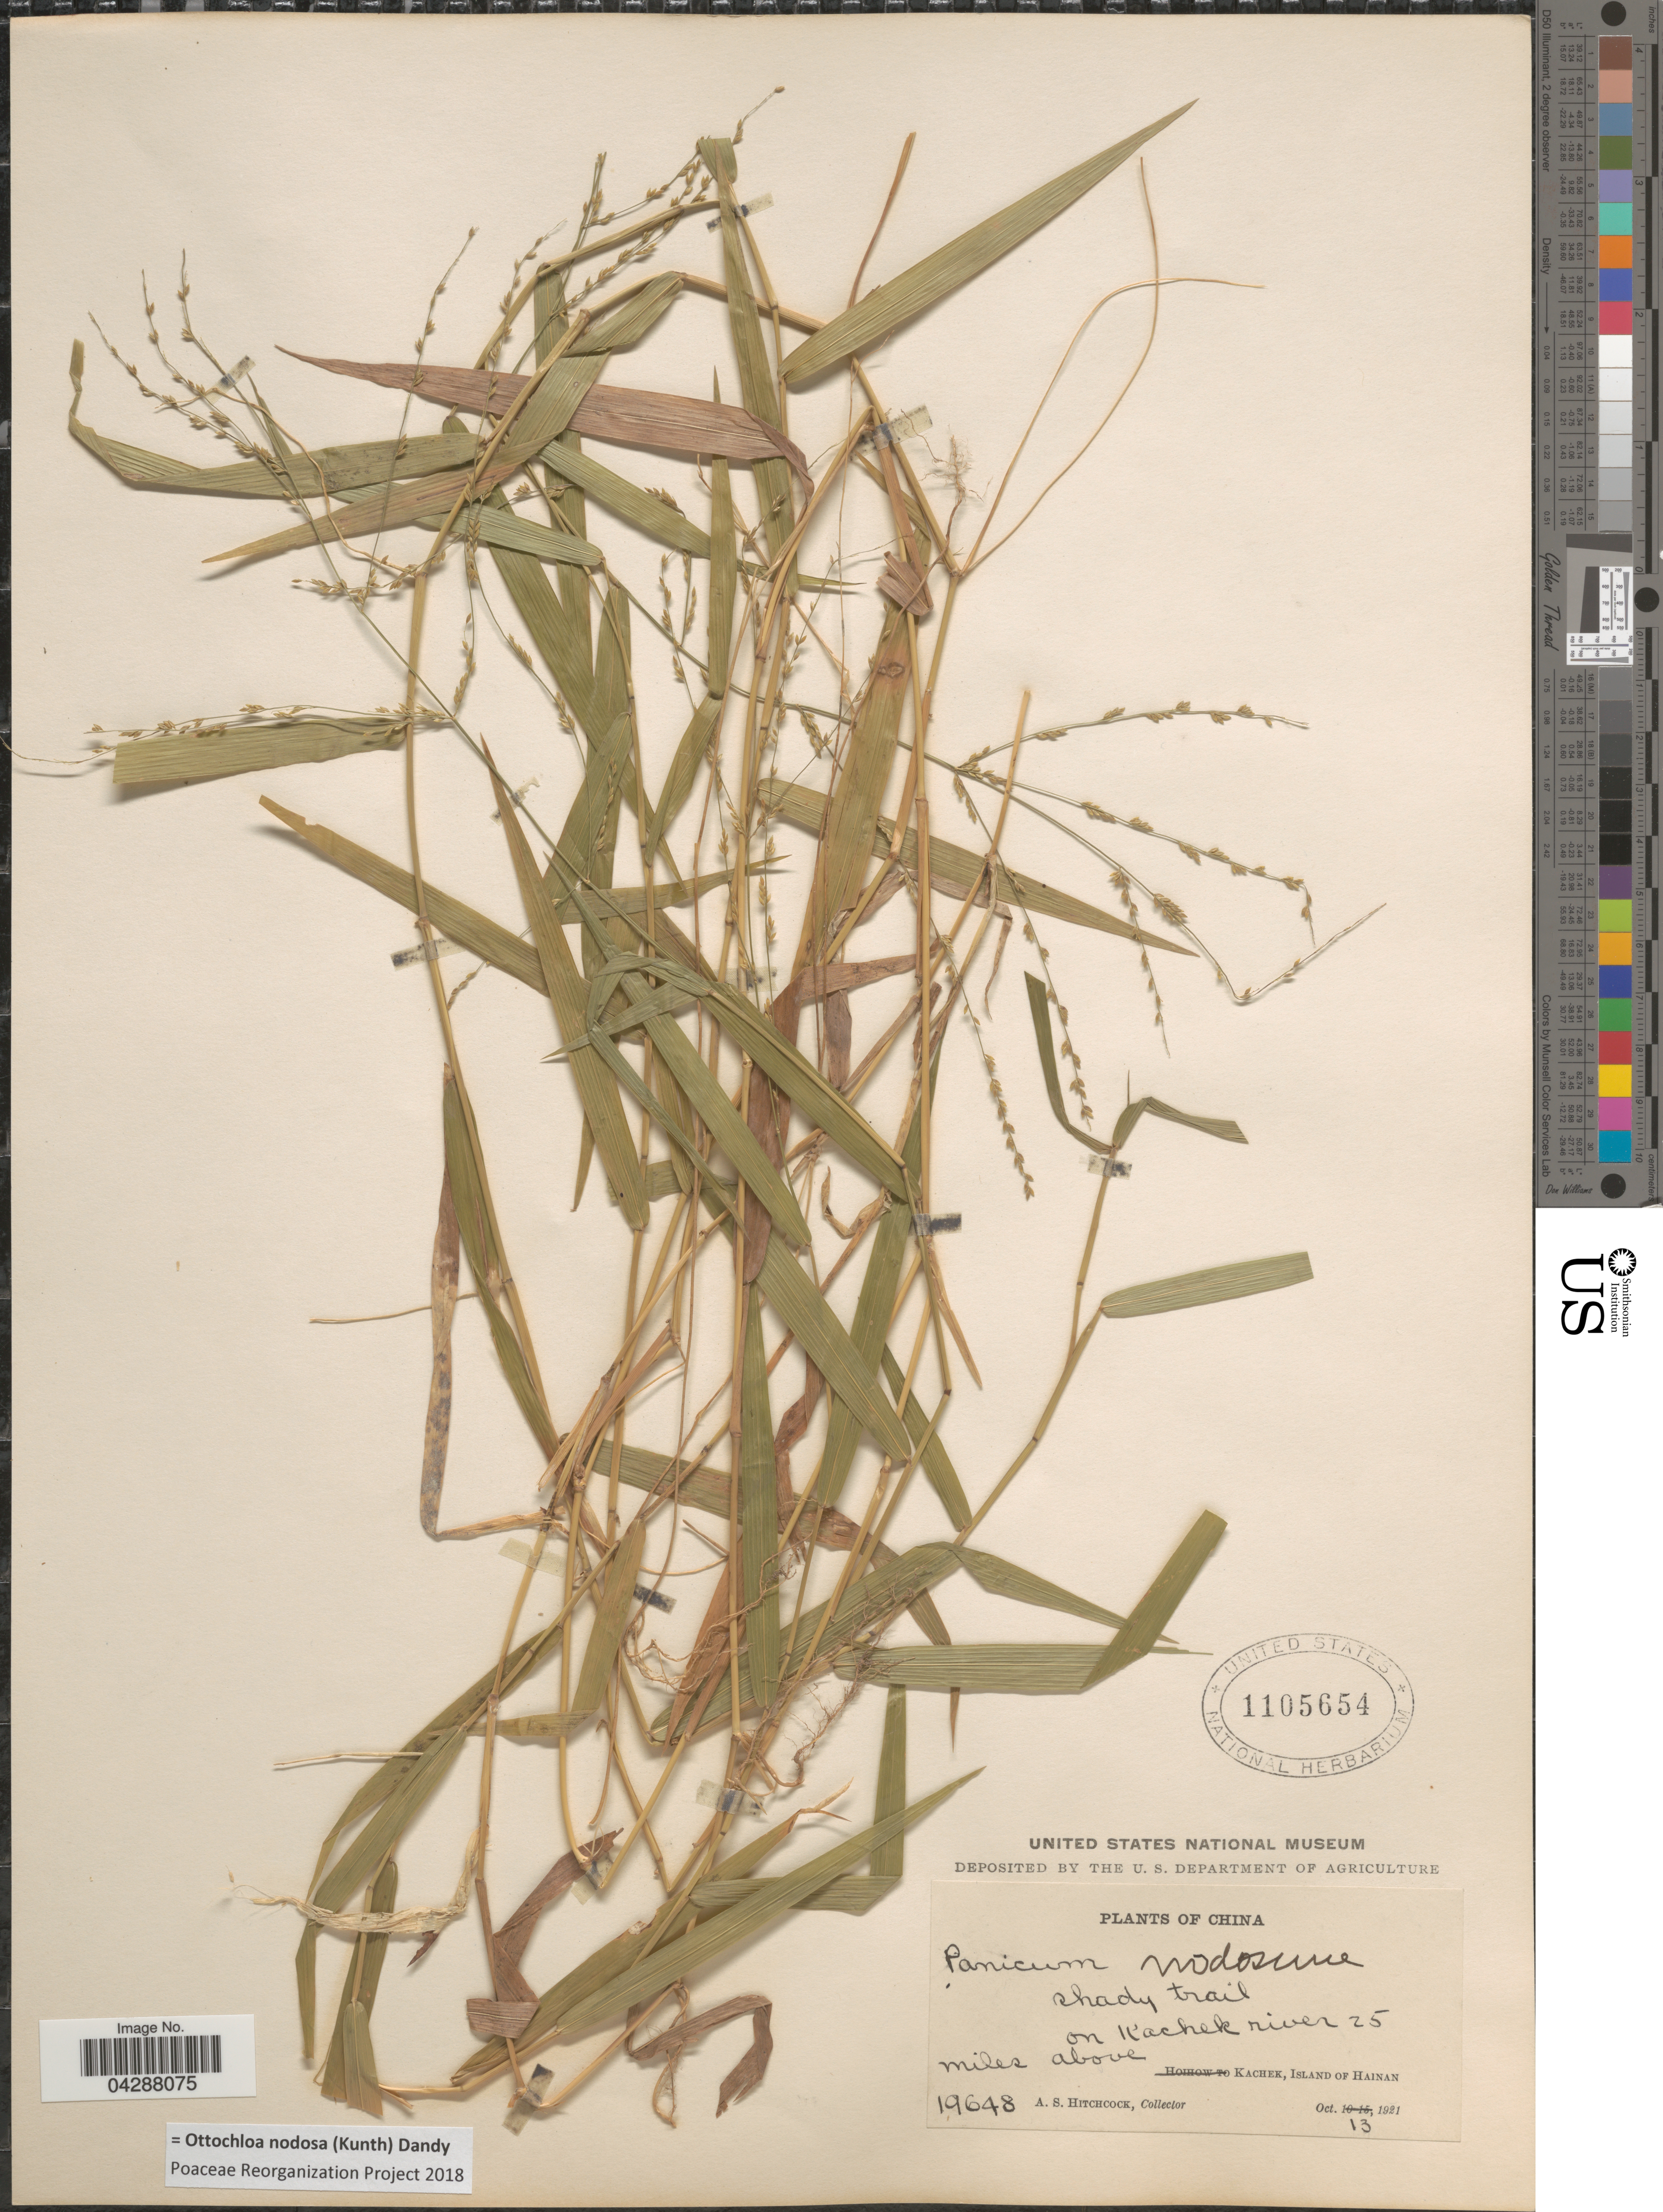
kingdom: Plantae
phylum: Tracheophyta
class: Liliopsida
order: Poales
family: Poaceae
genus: Ottochloa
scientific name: Ottochloa nodosa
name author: (Kunth) Dandy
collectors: A. S. Hitchcock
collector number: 19648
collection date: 1921-10-13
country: China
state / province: Hainan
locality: Shady trail on Kachek river 25 miles above. Kachek, Island of Hainan.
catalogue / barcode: US 1105654